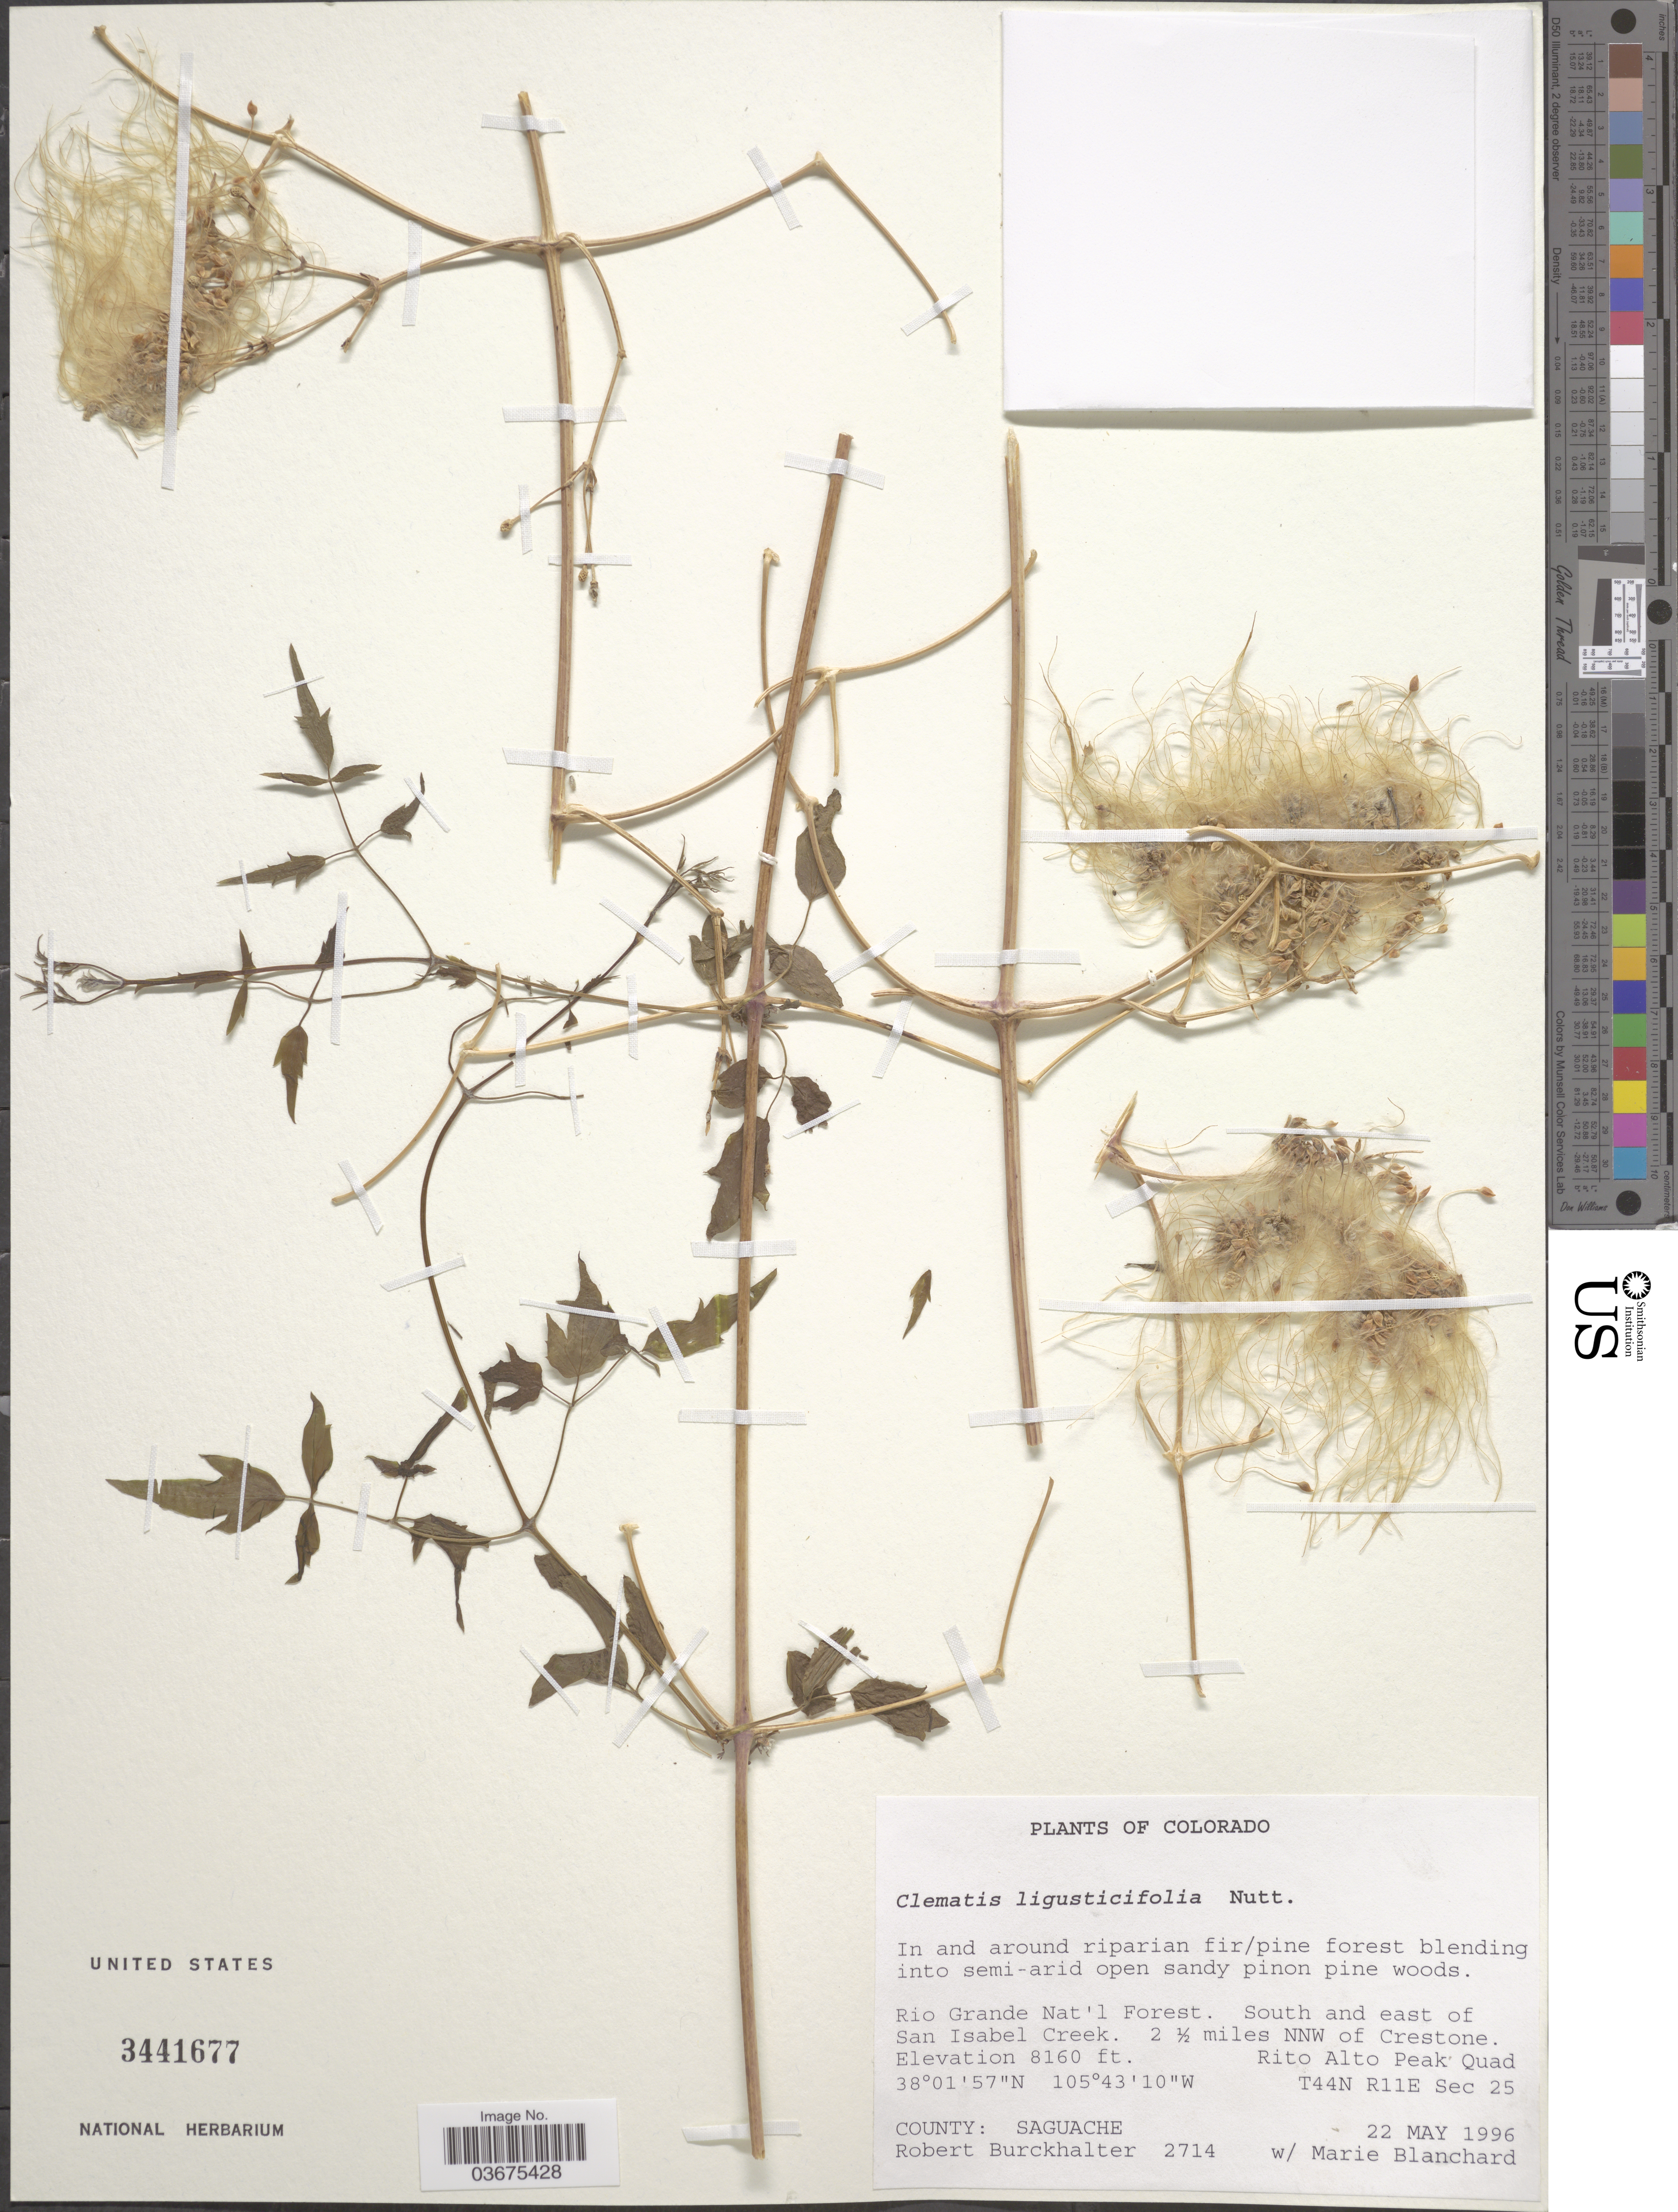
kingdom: Plantae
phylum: Tracheophyta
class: Magnoliopsida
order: Ranunculales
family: Ranunculaceae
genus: Clematis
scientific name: Clematis ligusticifolia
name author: Nutt.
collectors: R. Burckhalter & M. Blanchard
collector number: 2714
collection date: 1996-05-22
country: United States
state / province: Colorado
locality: Rio Grande Nat'l Forest. South and east of San Isabel Creek. 2½ miles NNW of Crestone. Rito Alto Peak Quad T44N R11E Sec 25. County: Saguache.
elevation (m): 2487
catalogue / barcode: US 3441677